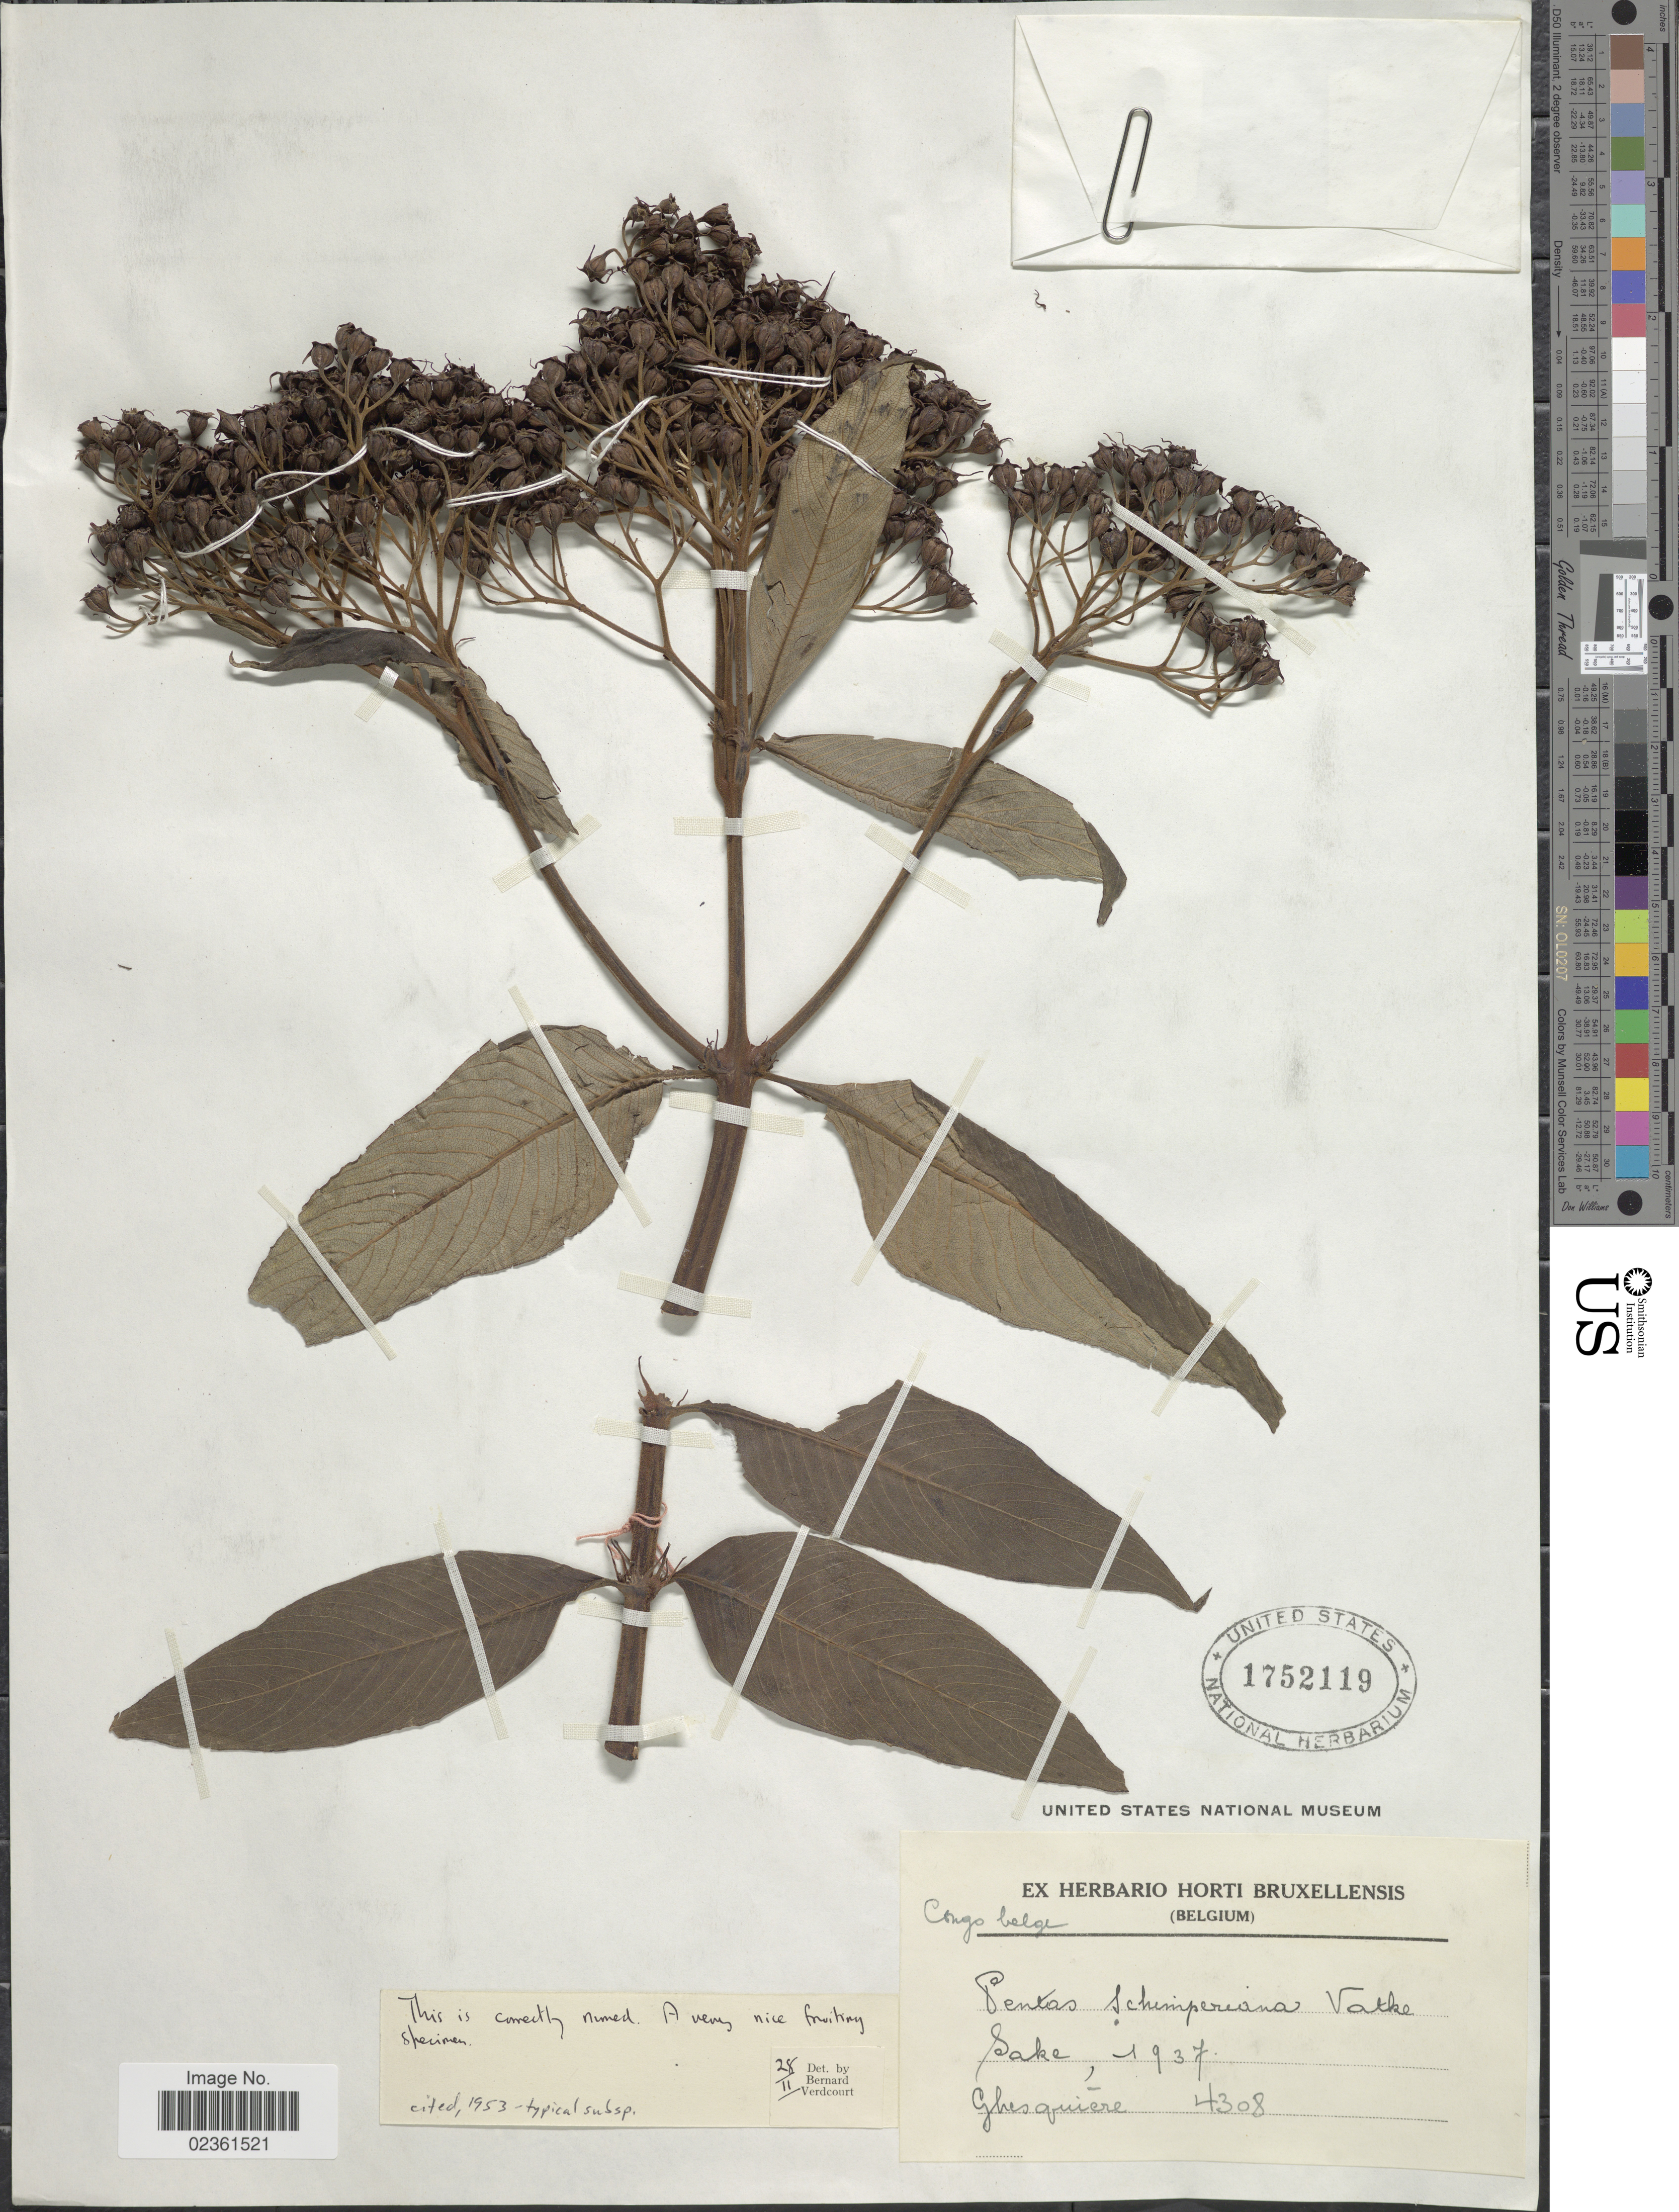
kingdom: Plantae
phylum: Tracheophyta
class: Magnoliopsida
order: Gentianales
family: Rubiaceae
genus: Pentas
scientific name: Pentas schimperiana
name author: Vatke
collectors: Ghesquière.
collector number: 4308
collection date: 1937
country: Congo, Democratic Republic of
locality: Congo Belge, Sake.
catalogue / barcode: US 1752119